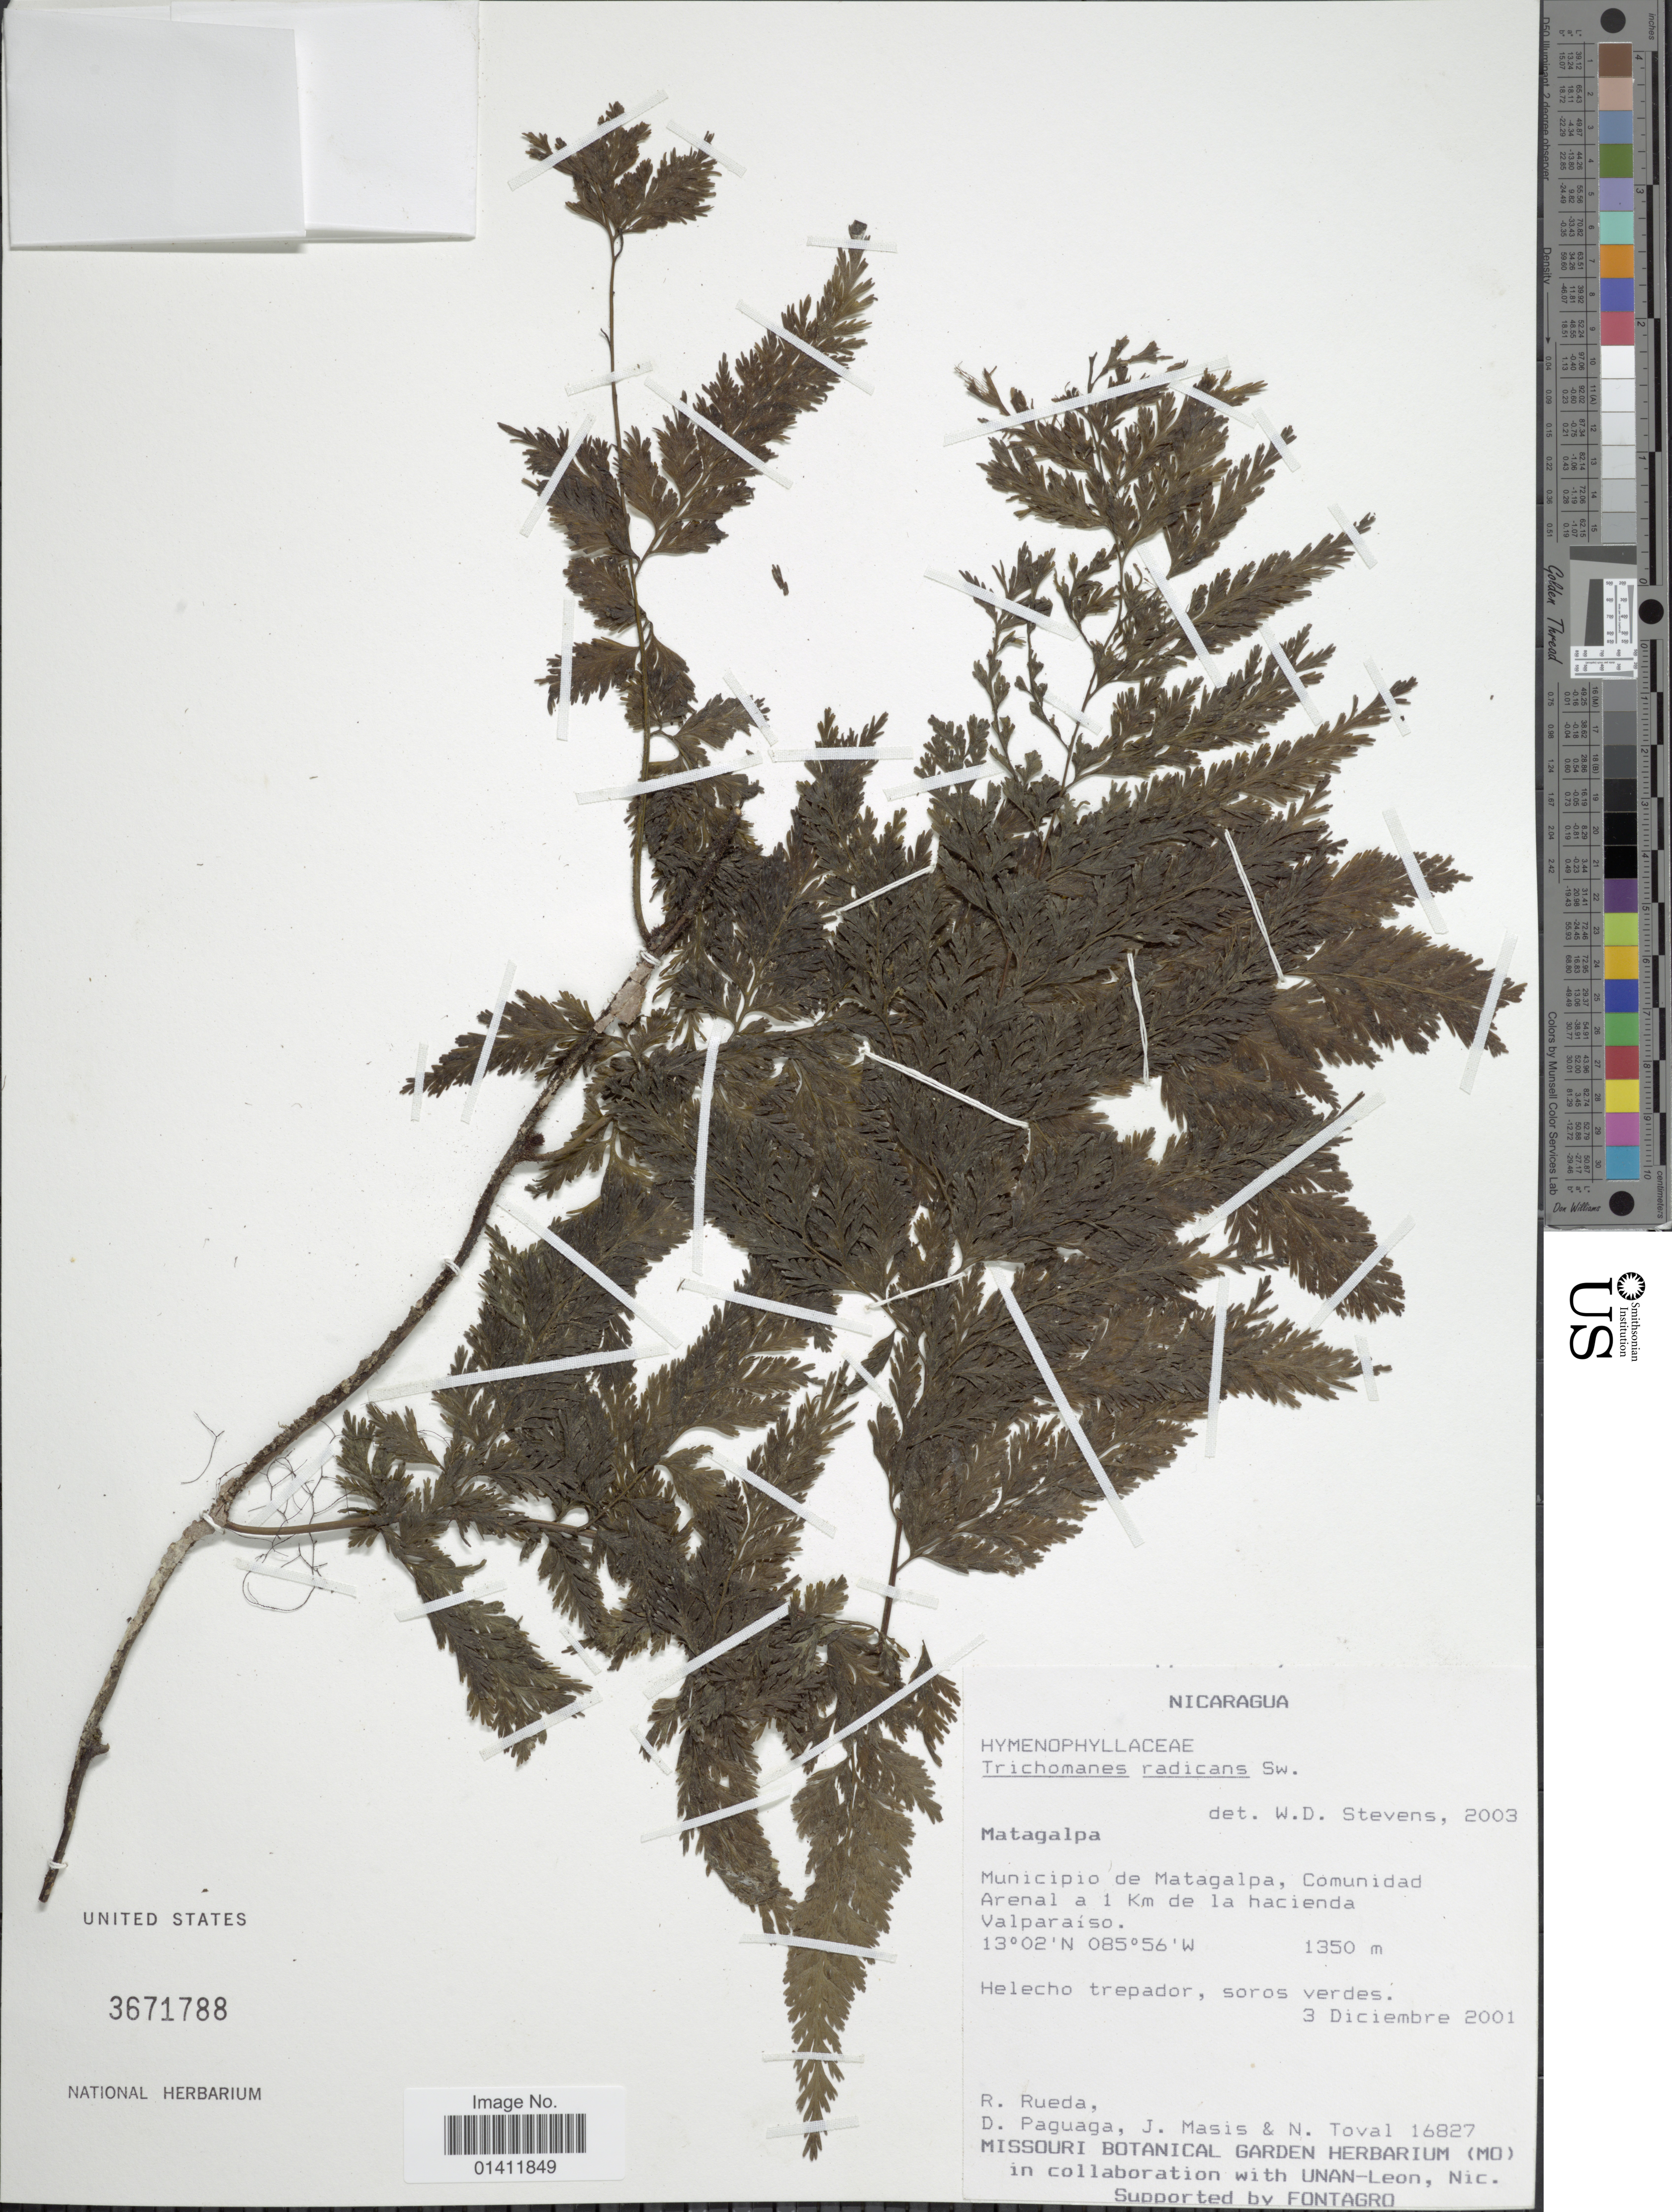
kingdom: Plantae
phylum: Tracheophyta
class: Polypodiopsida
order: Hymenophyllales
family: Hymenophyllaceae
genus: Vandenboschia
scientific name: Vandenboschia radicans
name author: (Sw.) Copel.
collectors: R. Rueda, D. Paguaga, J. Masis & N. Toval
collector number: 16827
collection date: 2001-12-03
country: Nicaragua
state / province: Matagalpa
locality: Municipio de Matagalpa, Comunidad Arenal a 1 km de la hacienda Valparaiso.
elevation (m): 1350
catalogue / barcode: US 3671788